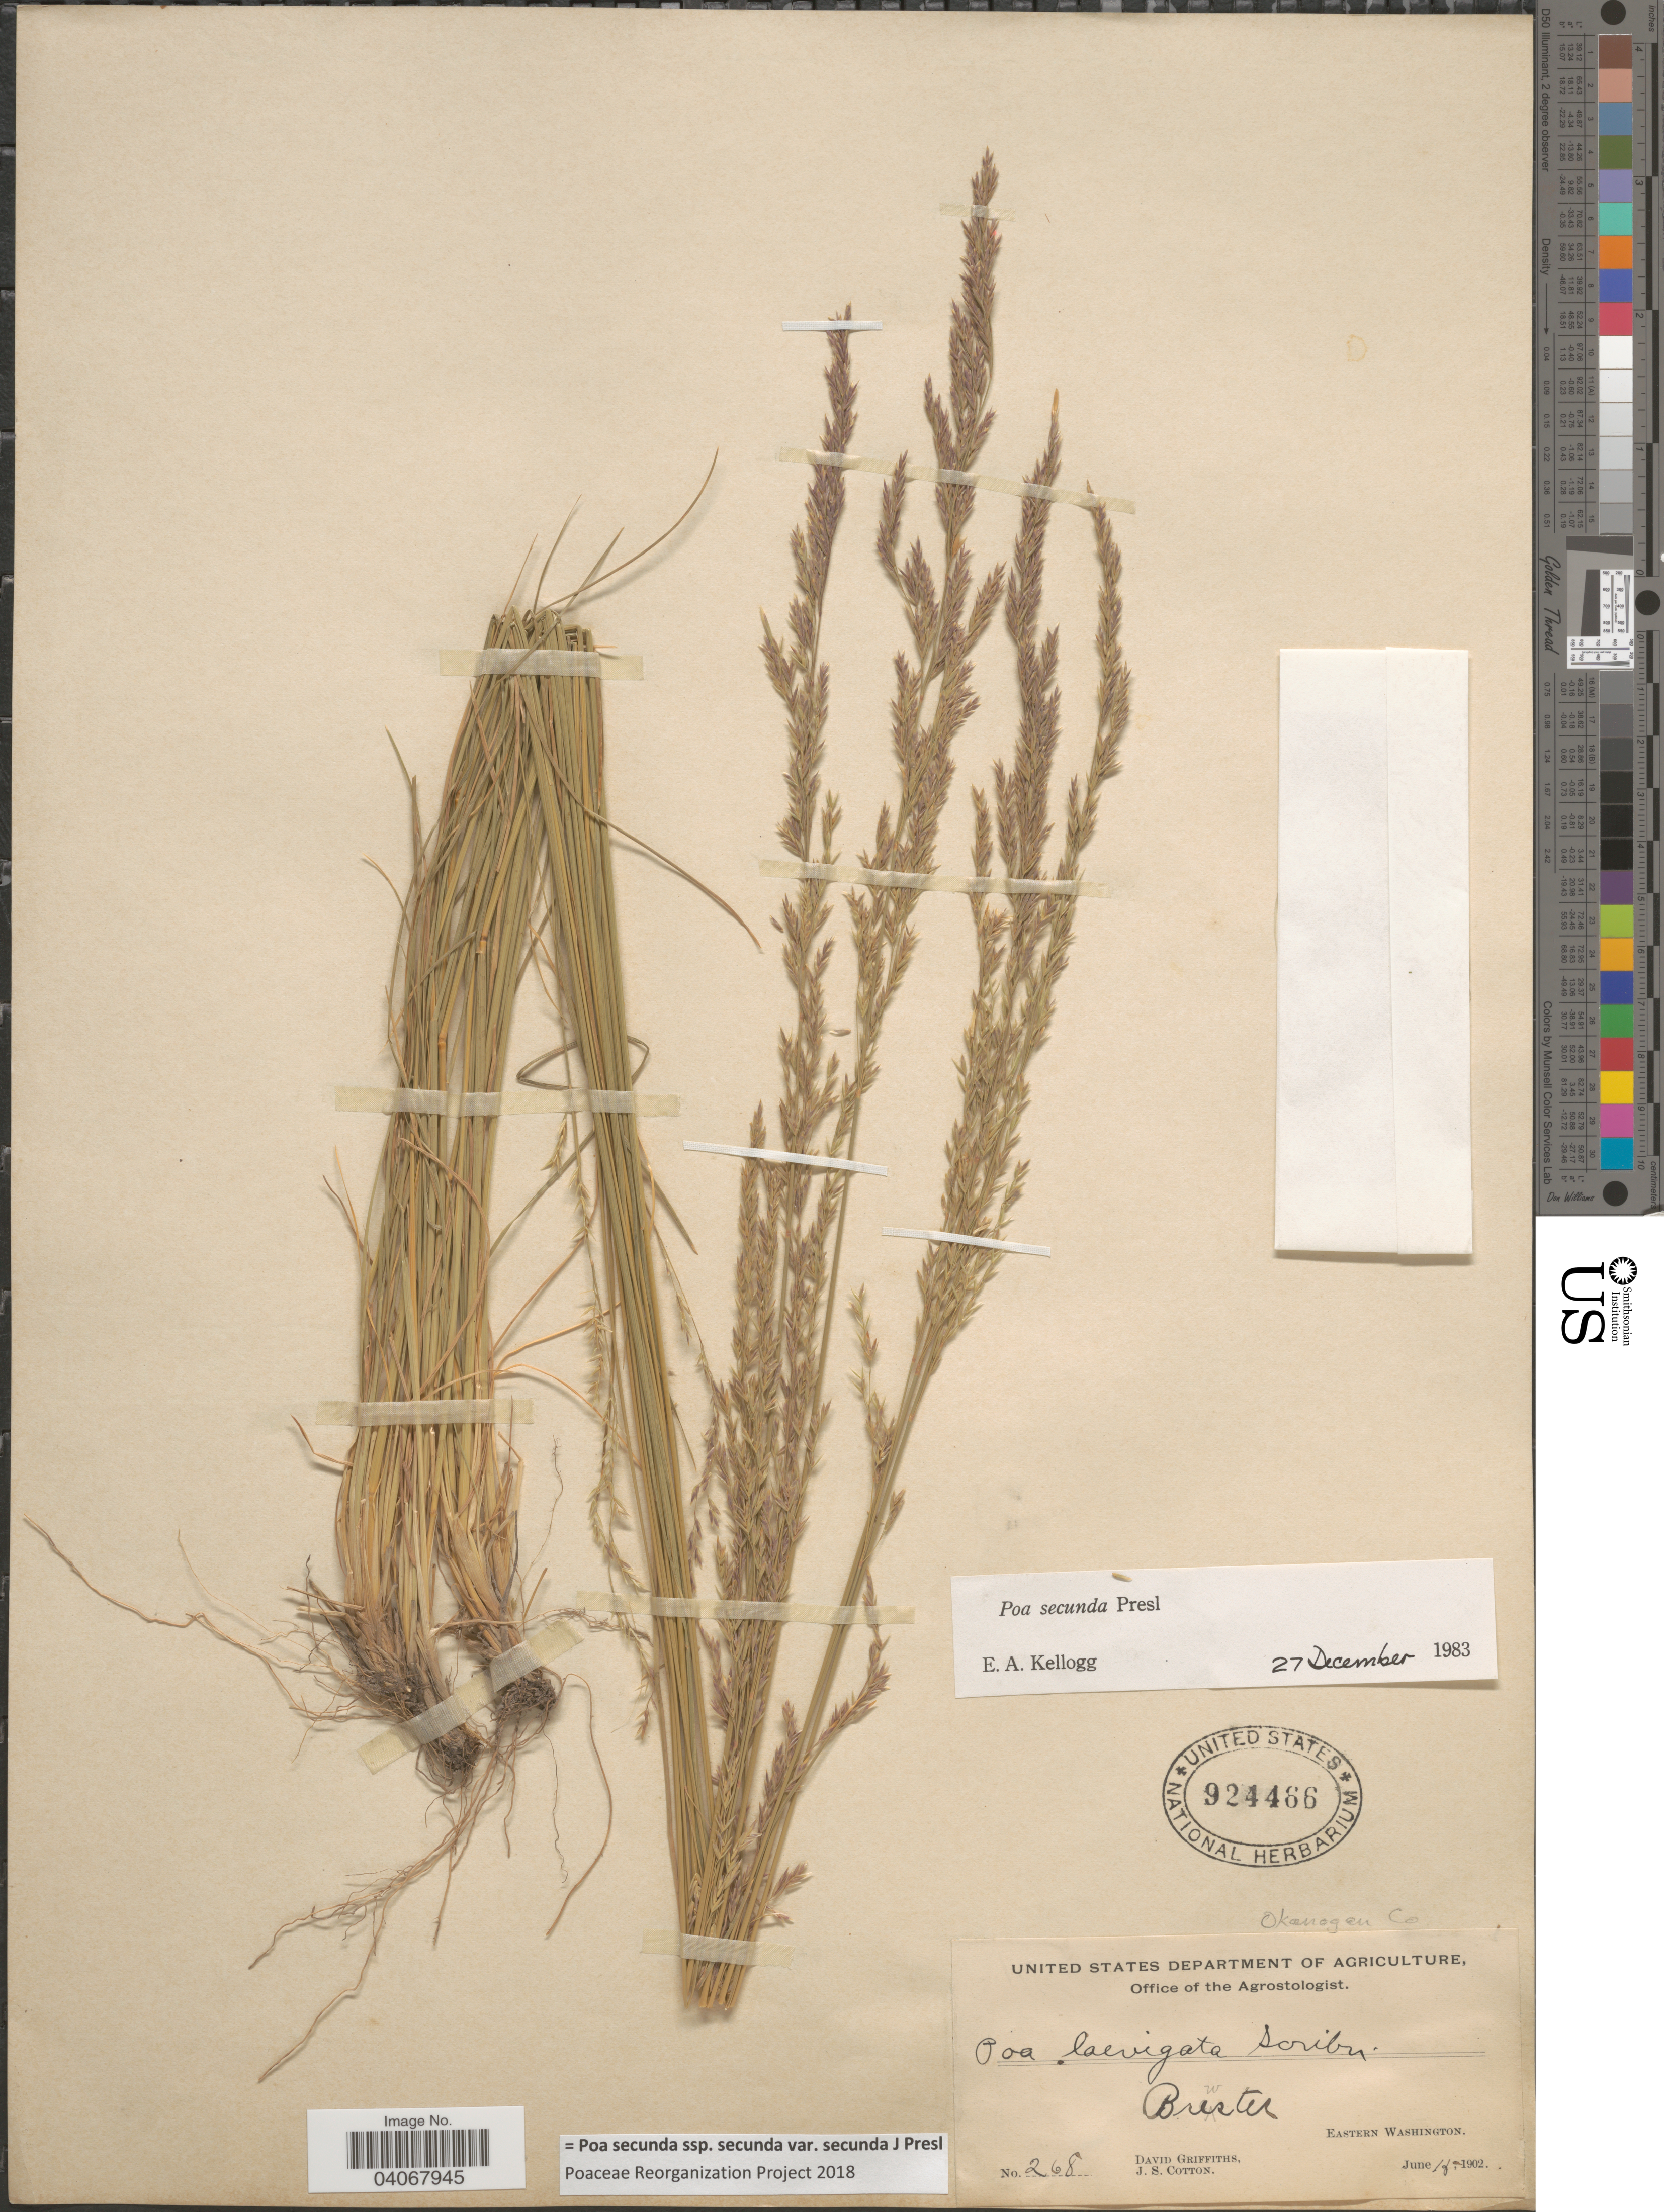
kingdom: Plantae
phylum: Tracheophyta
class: Liliopsida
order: Poales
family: Poaceae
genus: Poa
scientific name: Poa secunda subsp. secunda var. secunda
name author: J. Presl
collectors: D. Griffiths & J. S. Cotton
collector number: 268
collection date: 1902-06-15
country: United States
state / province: Washington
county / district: Okanogan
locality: Okanogan Co. Brewster. Eastern Washington.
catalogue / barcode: US 924466